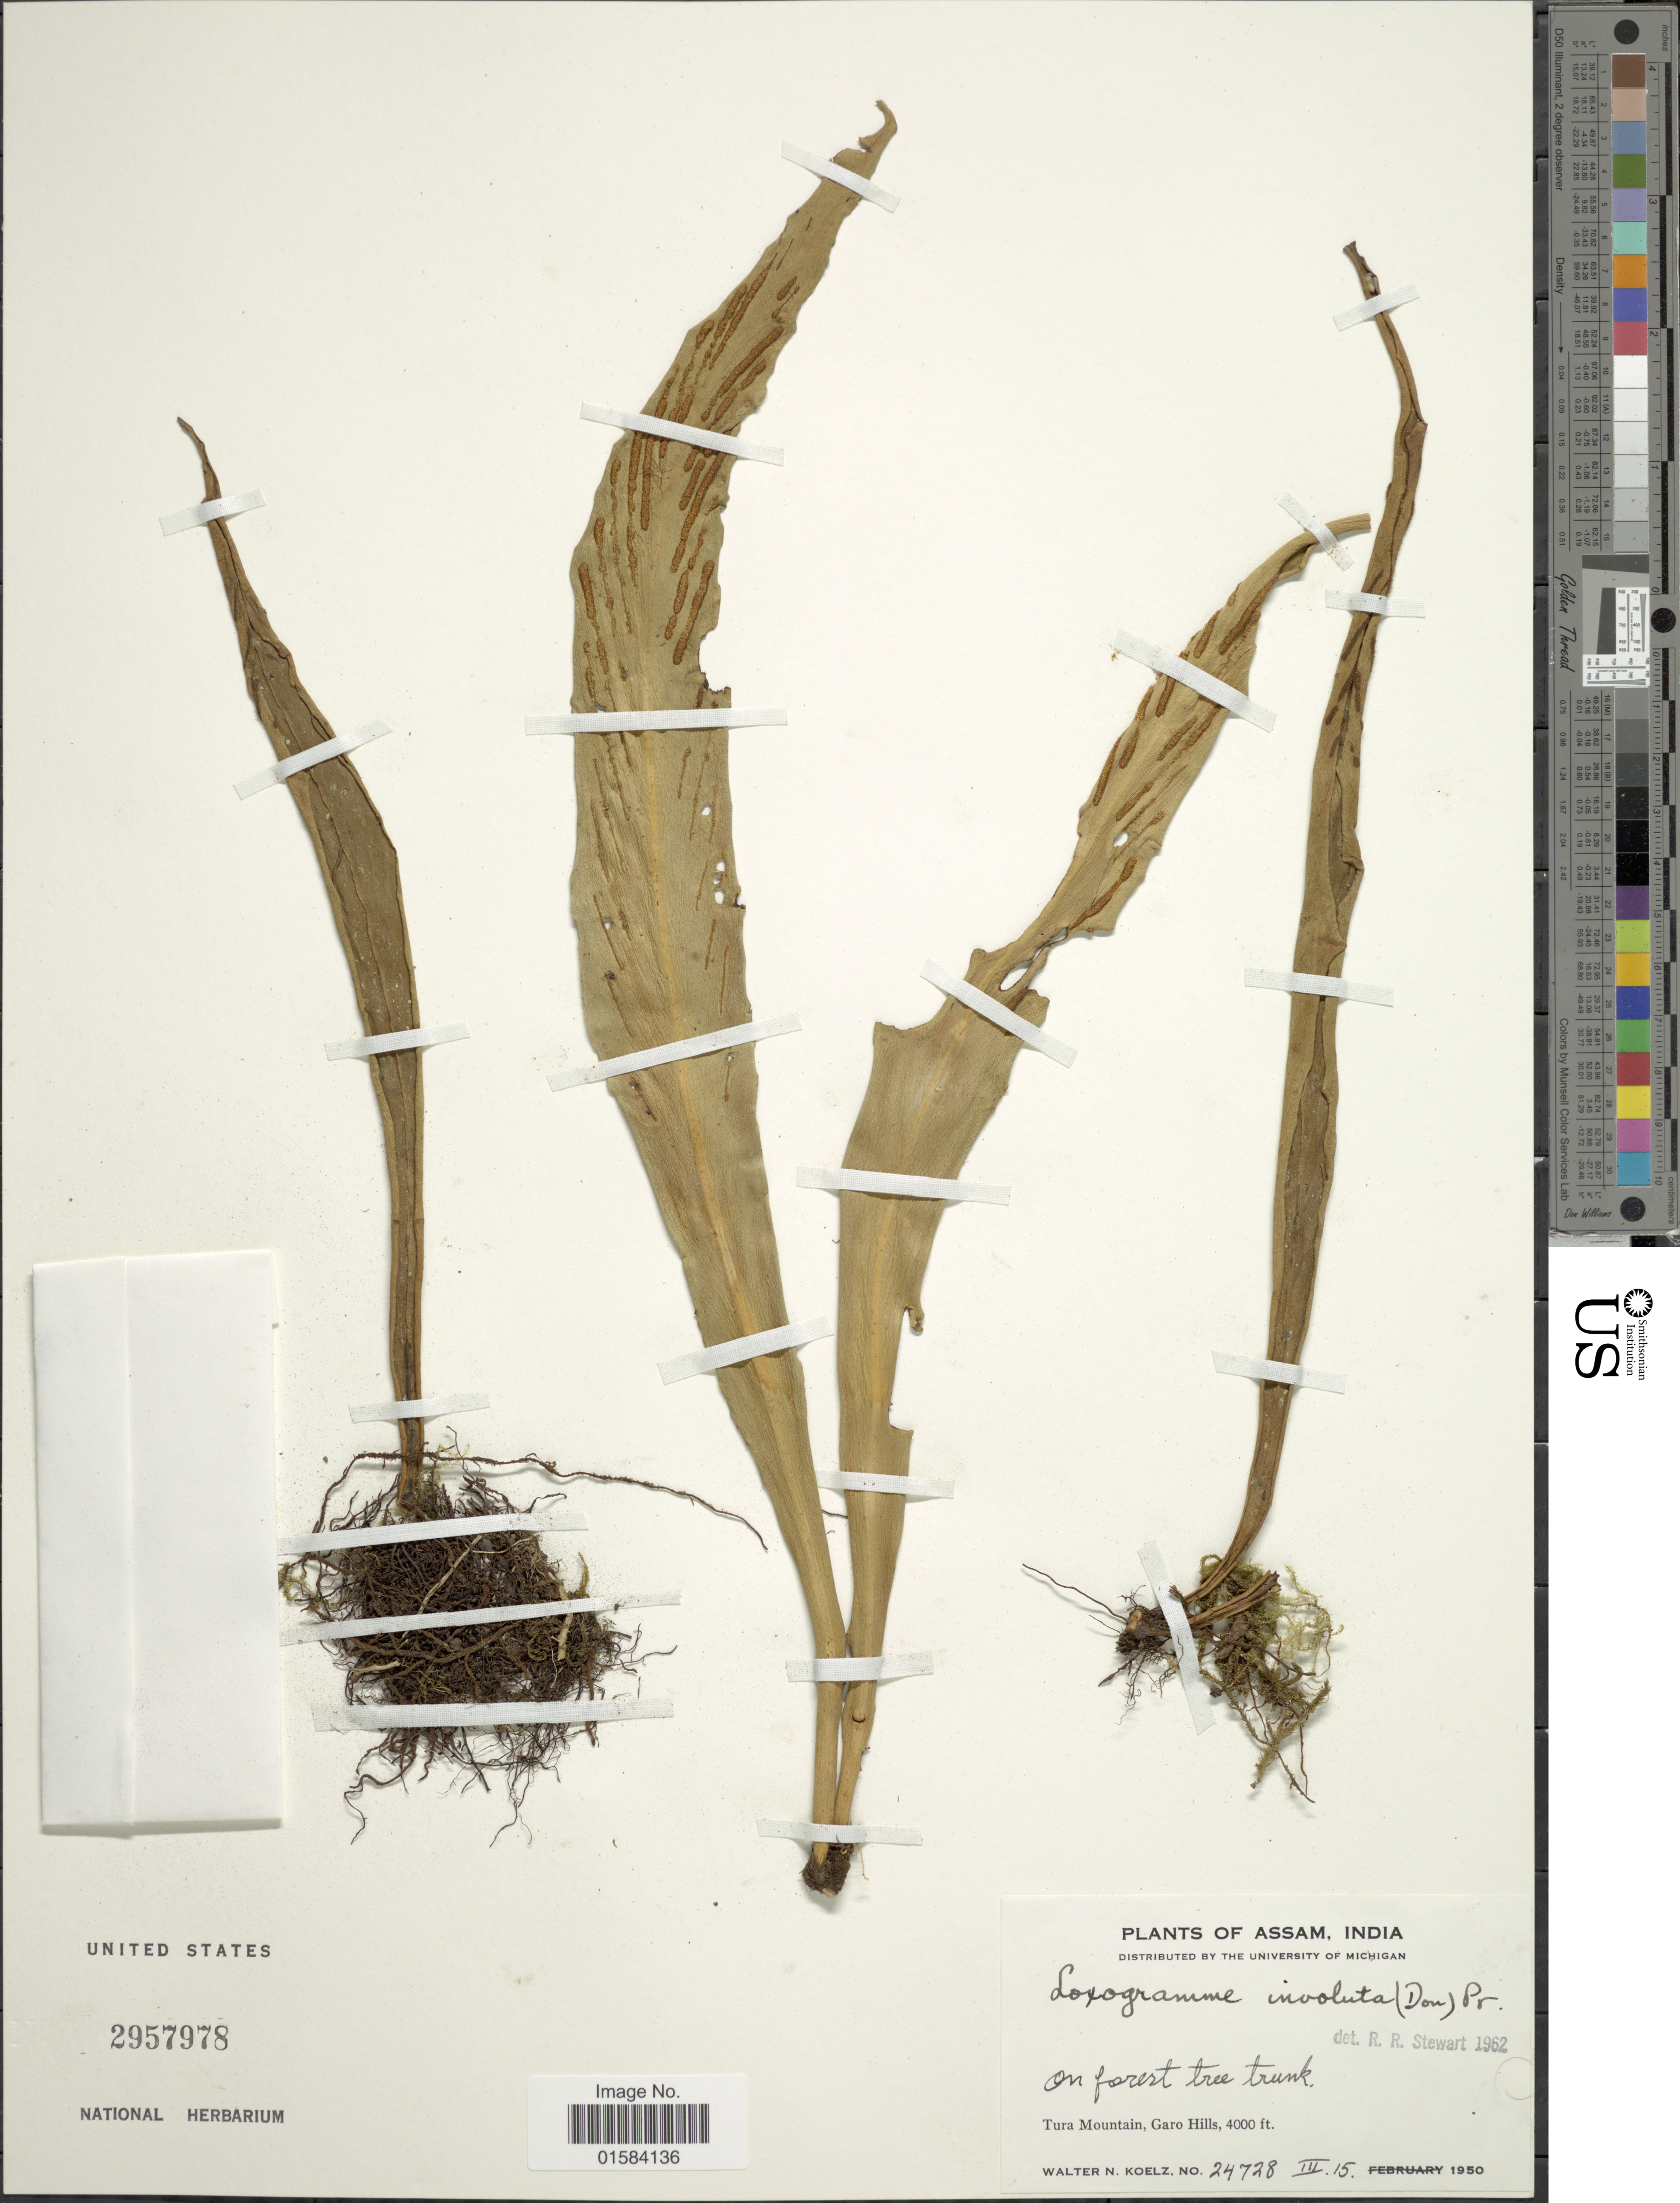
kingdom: Plantae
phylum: Tracheophyta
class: Polypodiopsida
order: Polypodiales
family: Polypodiaceae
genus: Loxogramme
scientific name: Loxogramme involuta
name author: (D. Don) C. Presl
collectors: W. N. Koelz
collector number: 24728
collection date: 1950-03-15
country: India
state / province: Meghalaya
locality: Tura Mountain, Garo Hills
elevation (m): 1219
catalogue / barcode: US 2957978